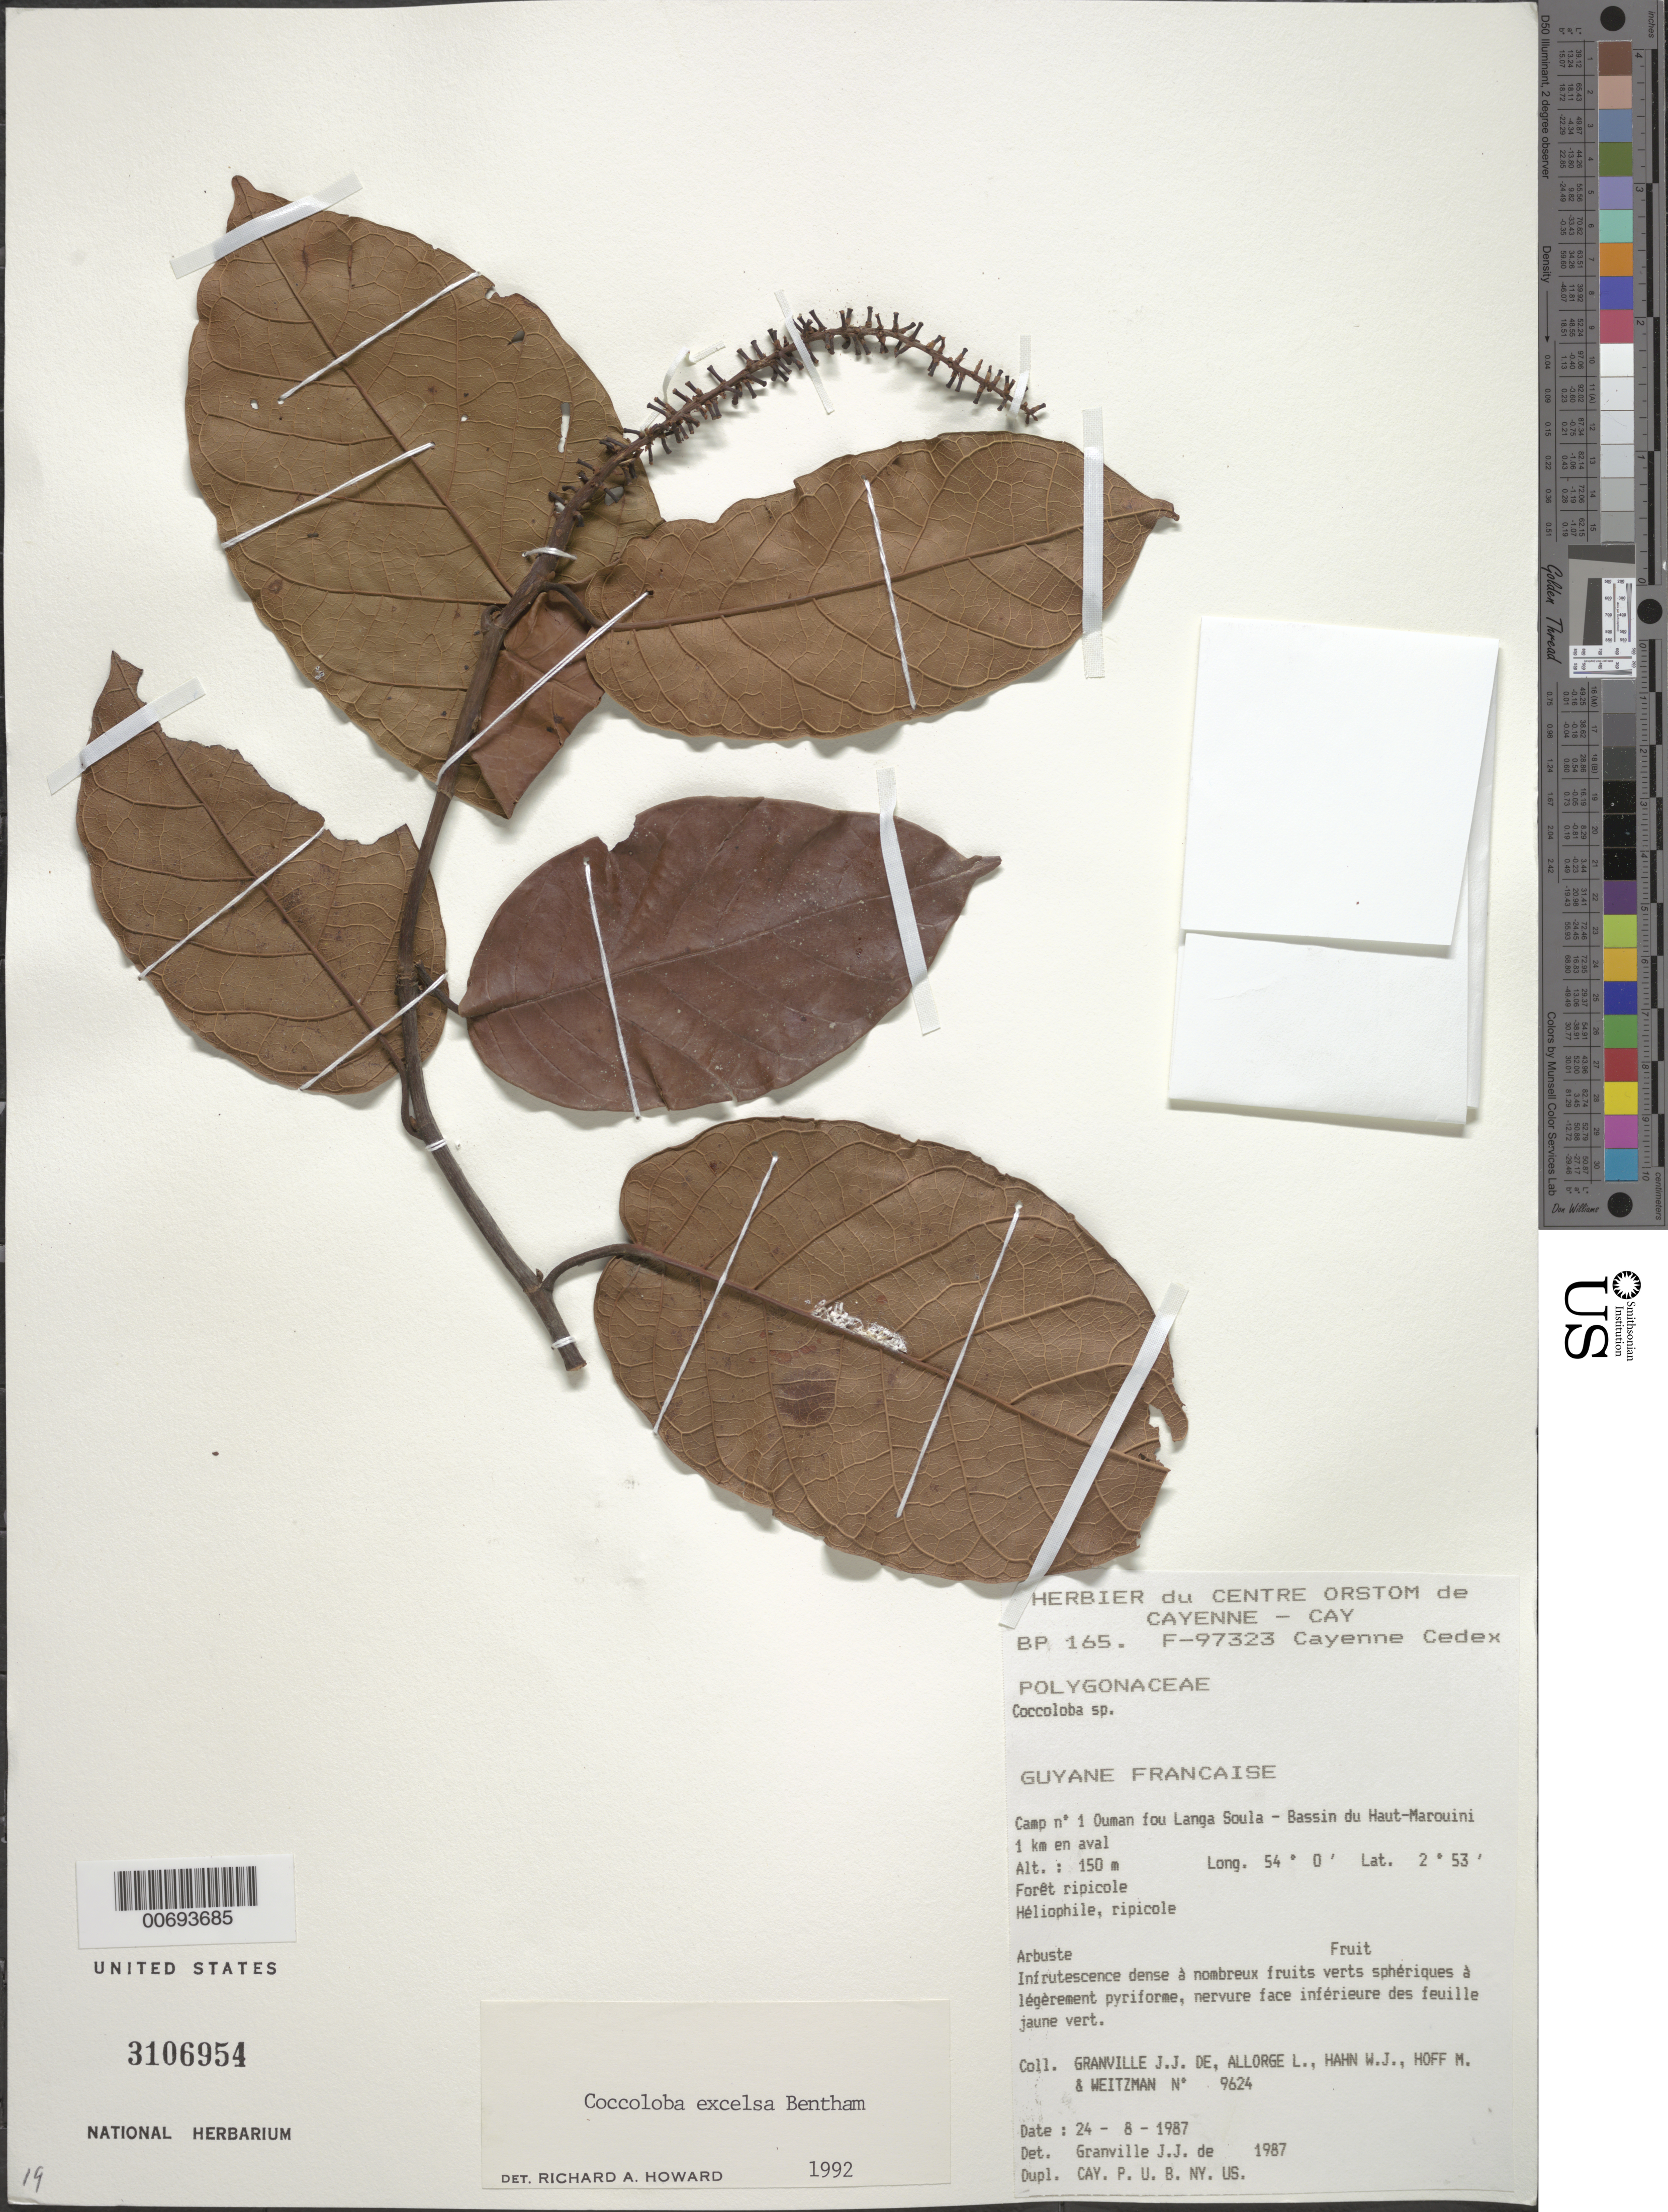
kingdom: Plantae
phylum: Tracheophyta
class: Magnoliopsida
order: Caryophyllales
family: Polygonaceae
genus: Coccoloba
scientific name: Coccoloba excelsa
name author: Benth.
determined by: Howard, R. A.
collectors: J.-J. de Granville, L. Allorge, W. J. Hahn, M. Hoff & A. L. Weitzman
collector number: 9624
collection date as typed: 24-Aug-87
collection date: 1987-08-24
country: French Guiana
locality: Ouman fou Langa Soula, Camp #1, Bassin du Haut-Marouini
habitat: Forêt ripicole. Heliophile, ripicole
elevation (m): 150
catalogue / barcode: US 3106954